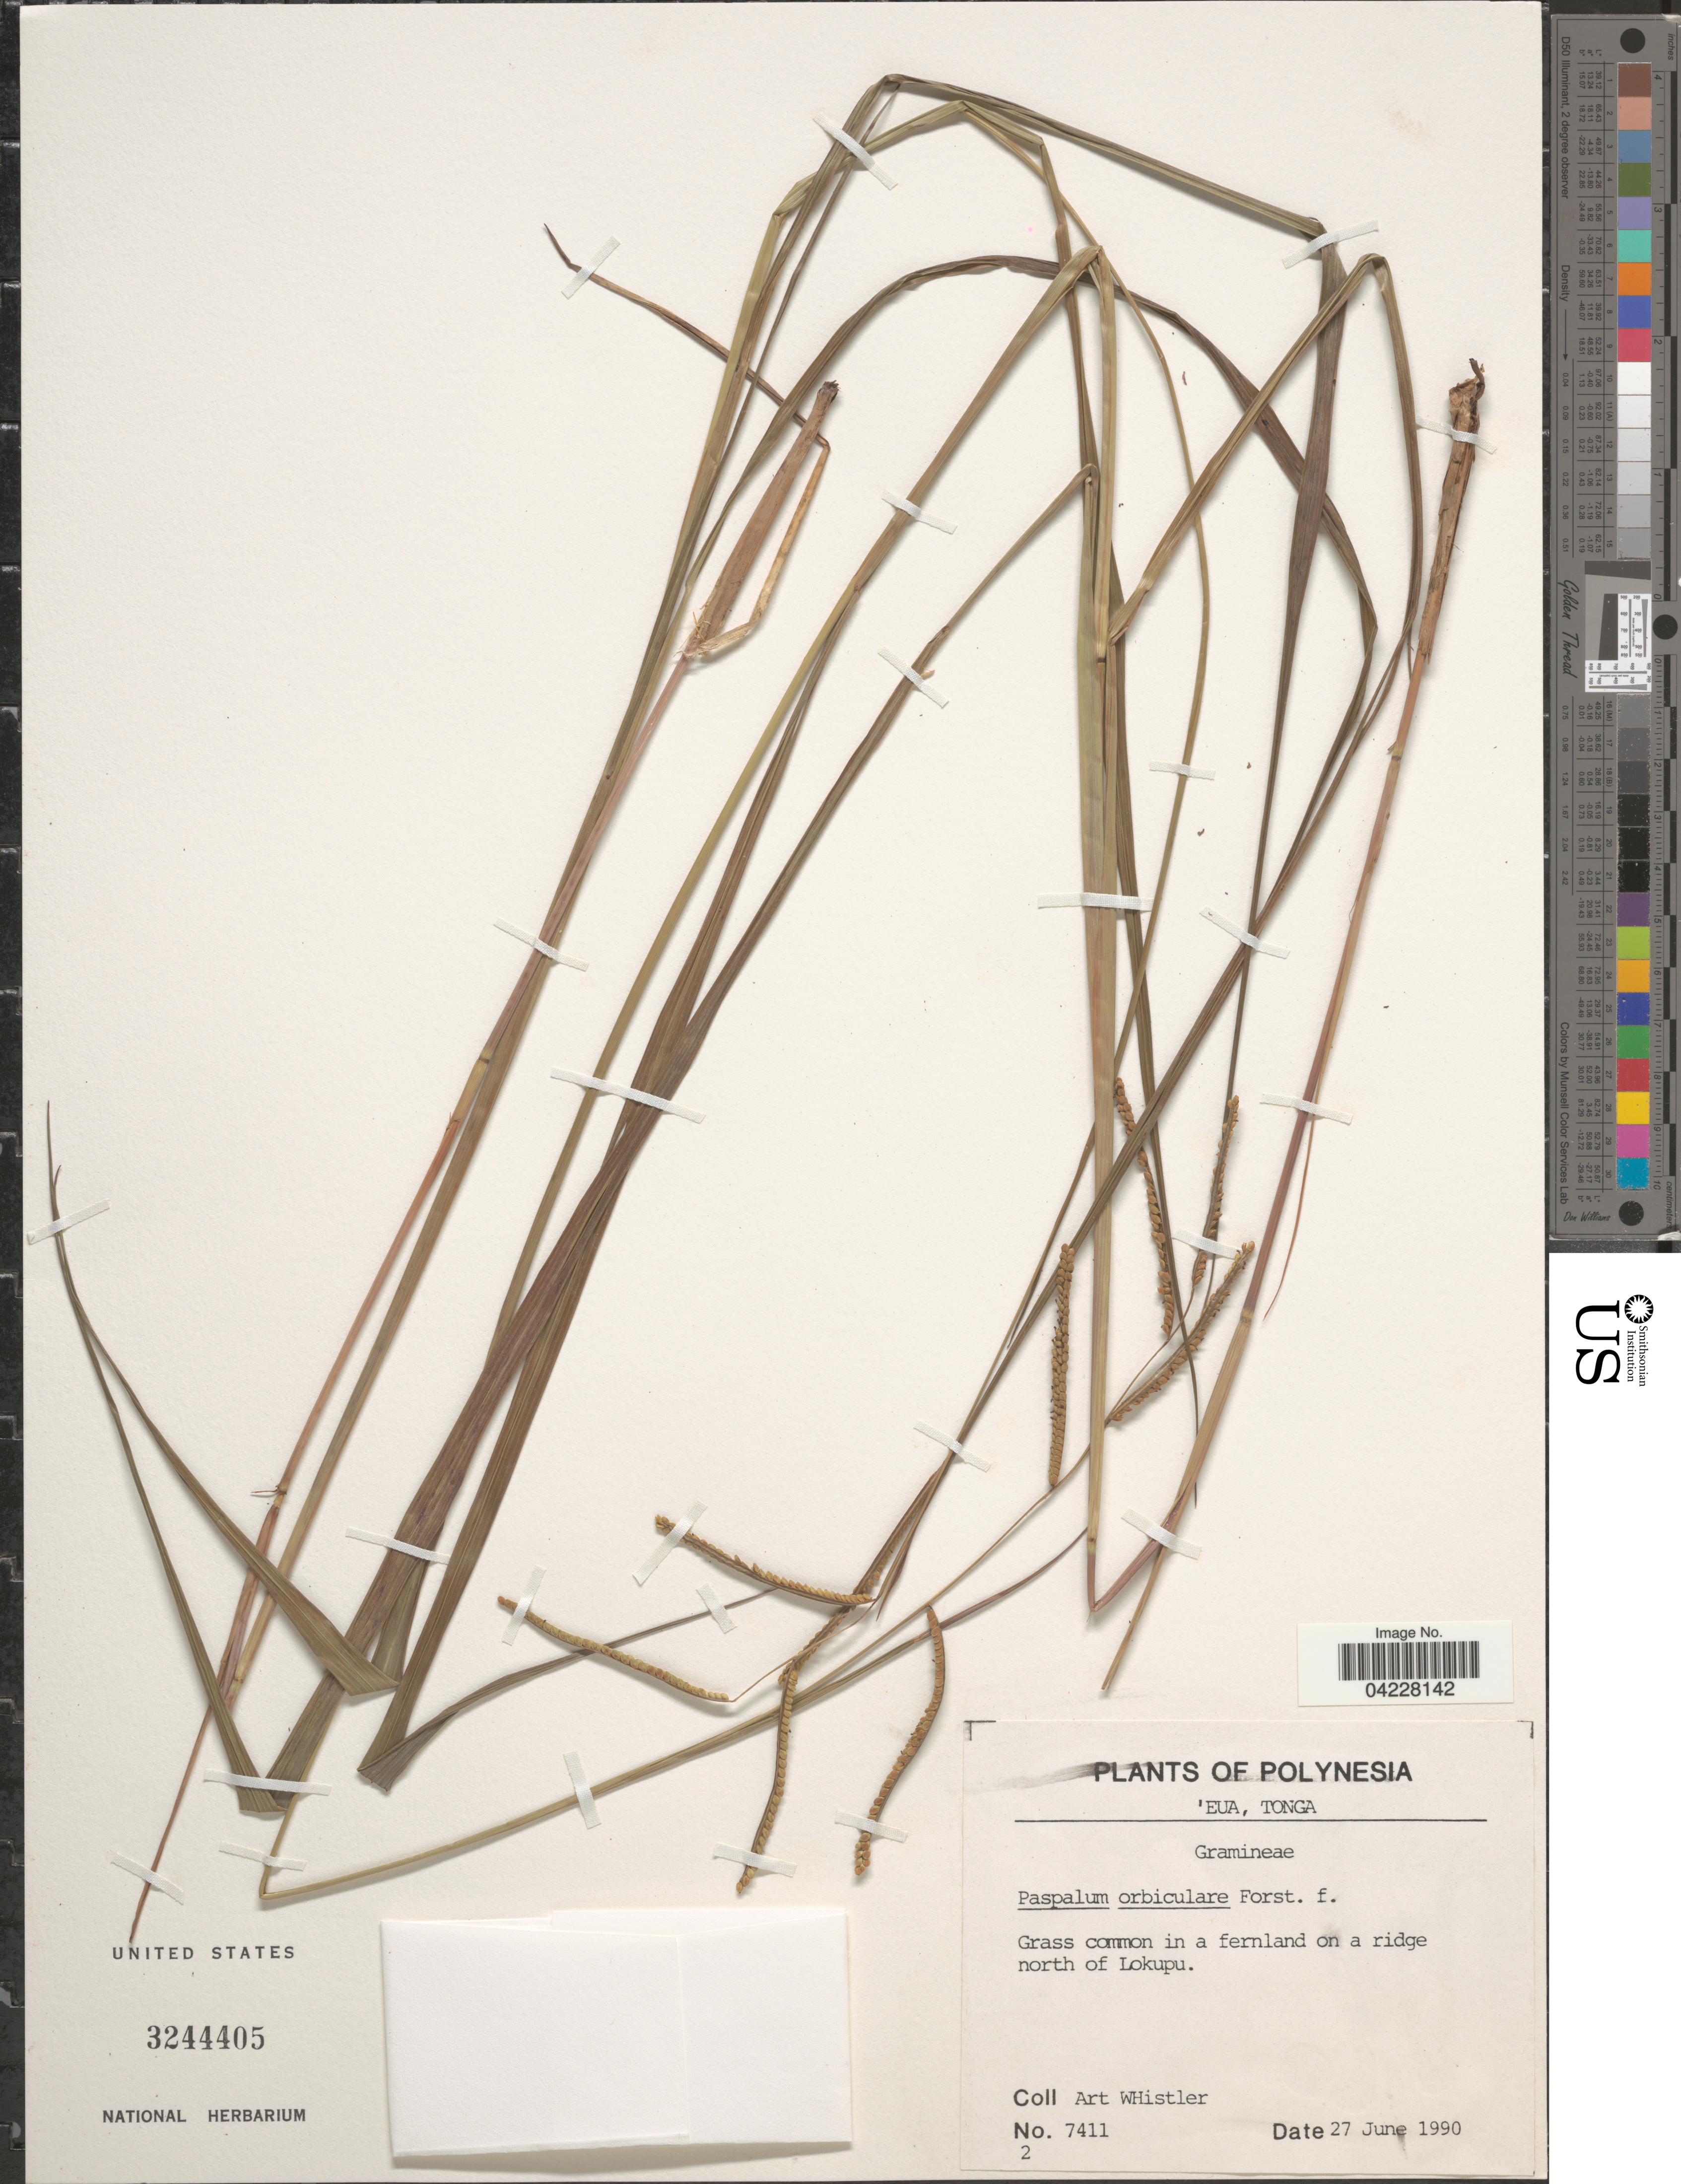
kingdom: Plantae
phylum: Tracheophyta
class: Liliopsida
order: Poales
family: Poaceae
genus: Paspalum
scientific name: Paspalum orbiculare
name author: G. Forst.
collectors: A. Whistler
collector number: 7411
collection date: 1990-06-27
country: Tonga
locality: Eua. On a ridge north of Lokupu.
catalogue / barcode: US 3244405